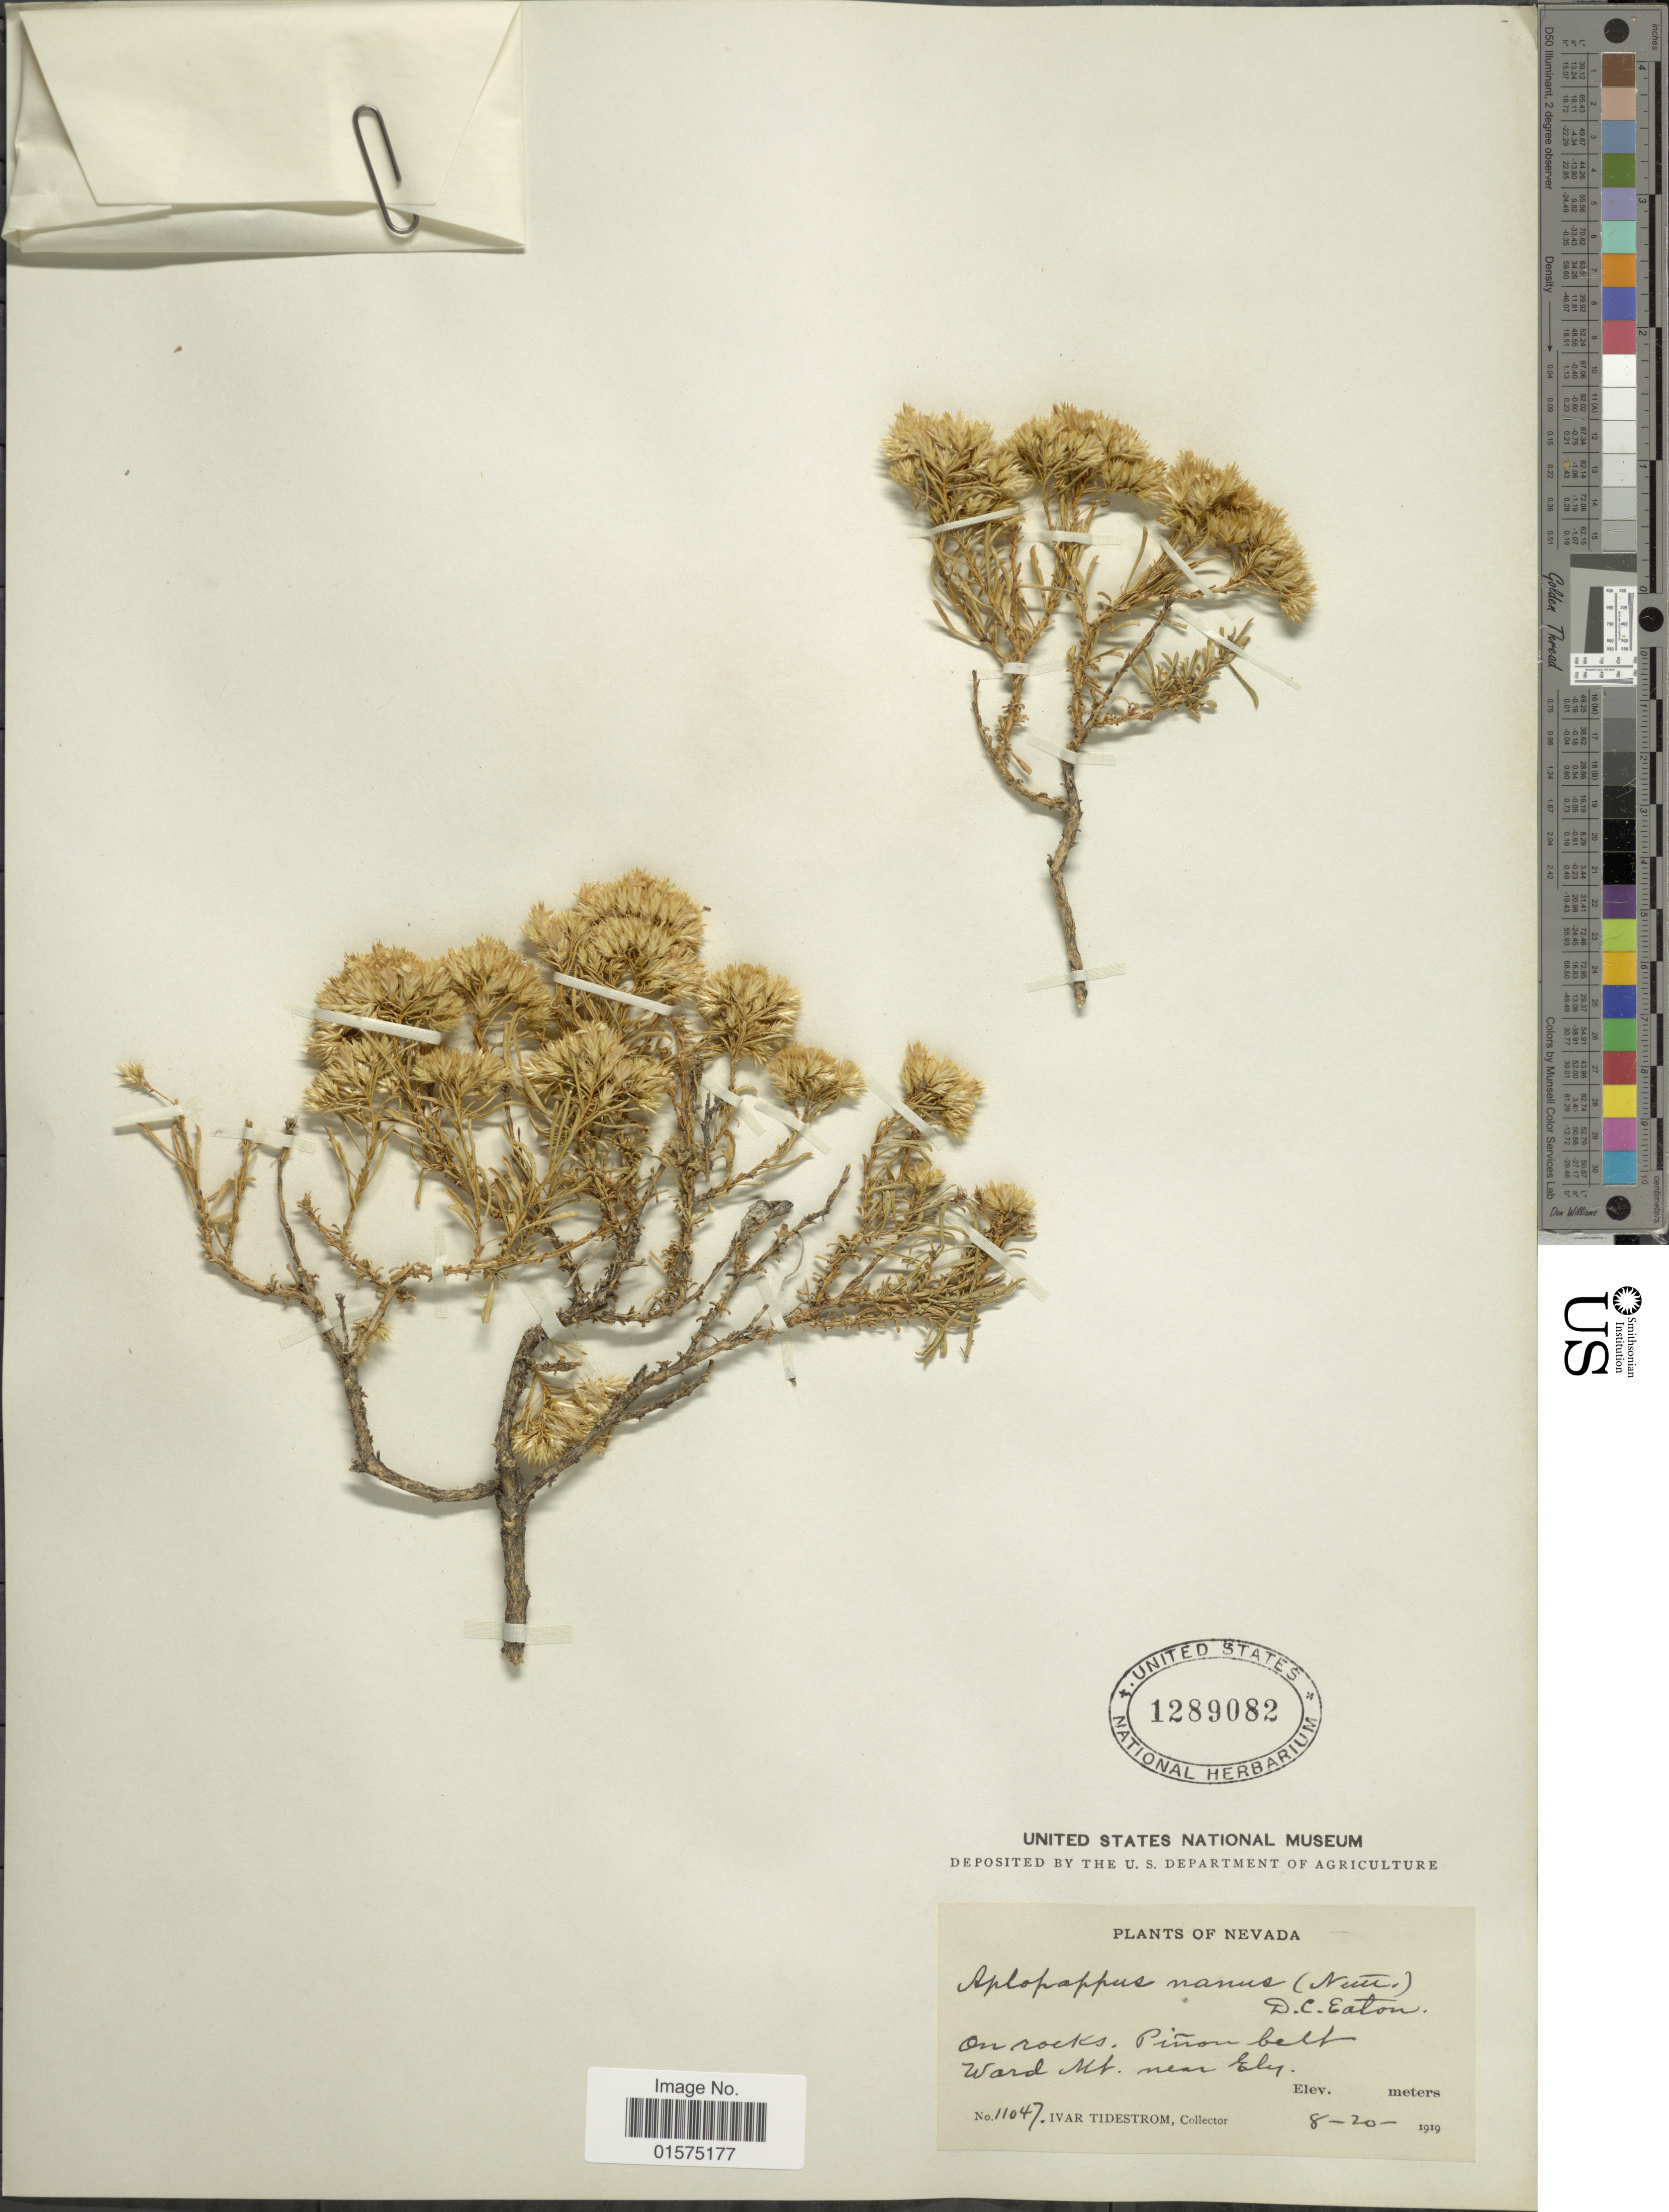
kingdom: Plantae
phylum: Tracheophyta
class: Magnoliopsida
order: Asterales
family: Asteraceae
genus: Ericameria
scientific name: Ericameria nana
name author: Nutt.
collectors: I. F. Tidestrom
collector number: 11047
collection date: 1919-08-20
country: United States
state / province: Nevada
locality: Piñon bell Ward Mt. near Ely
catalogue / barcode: US 1289082